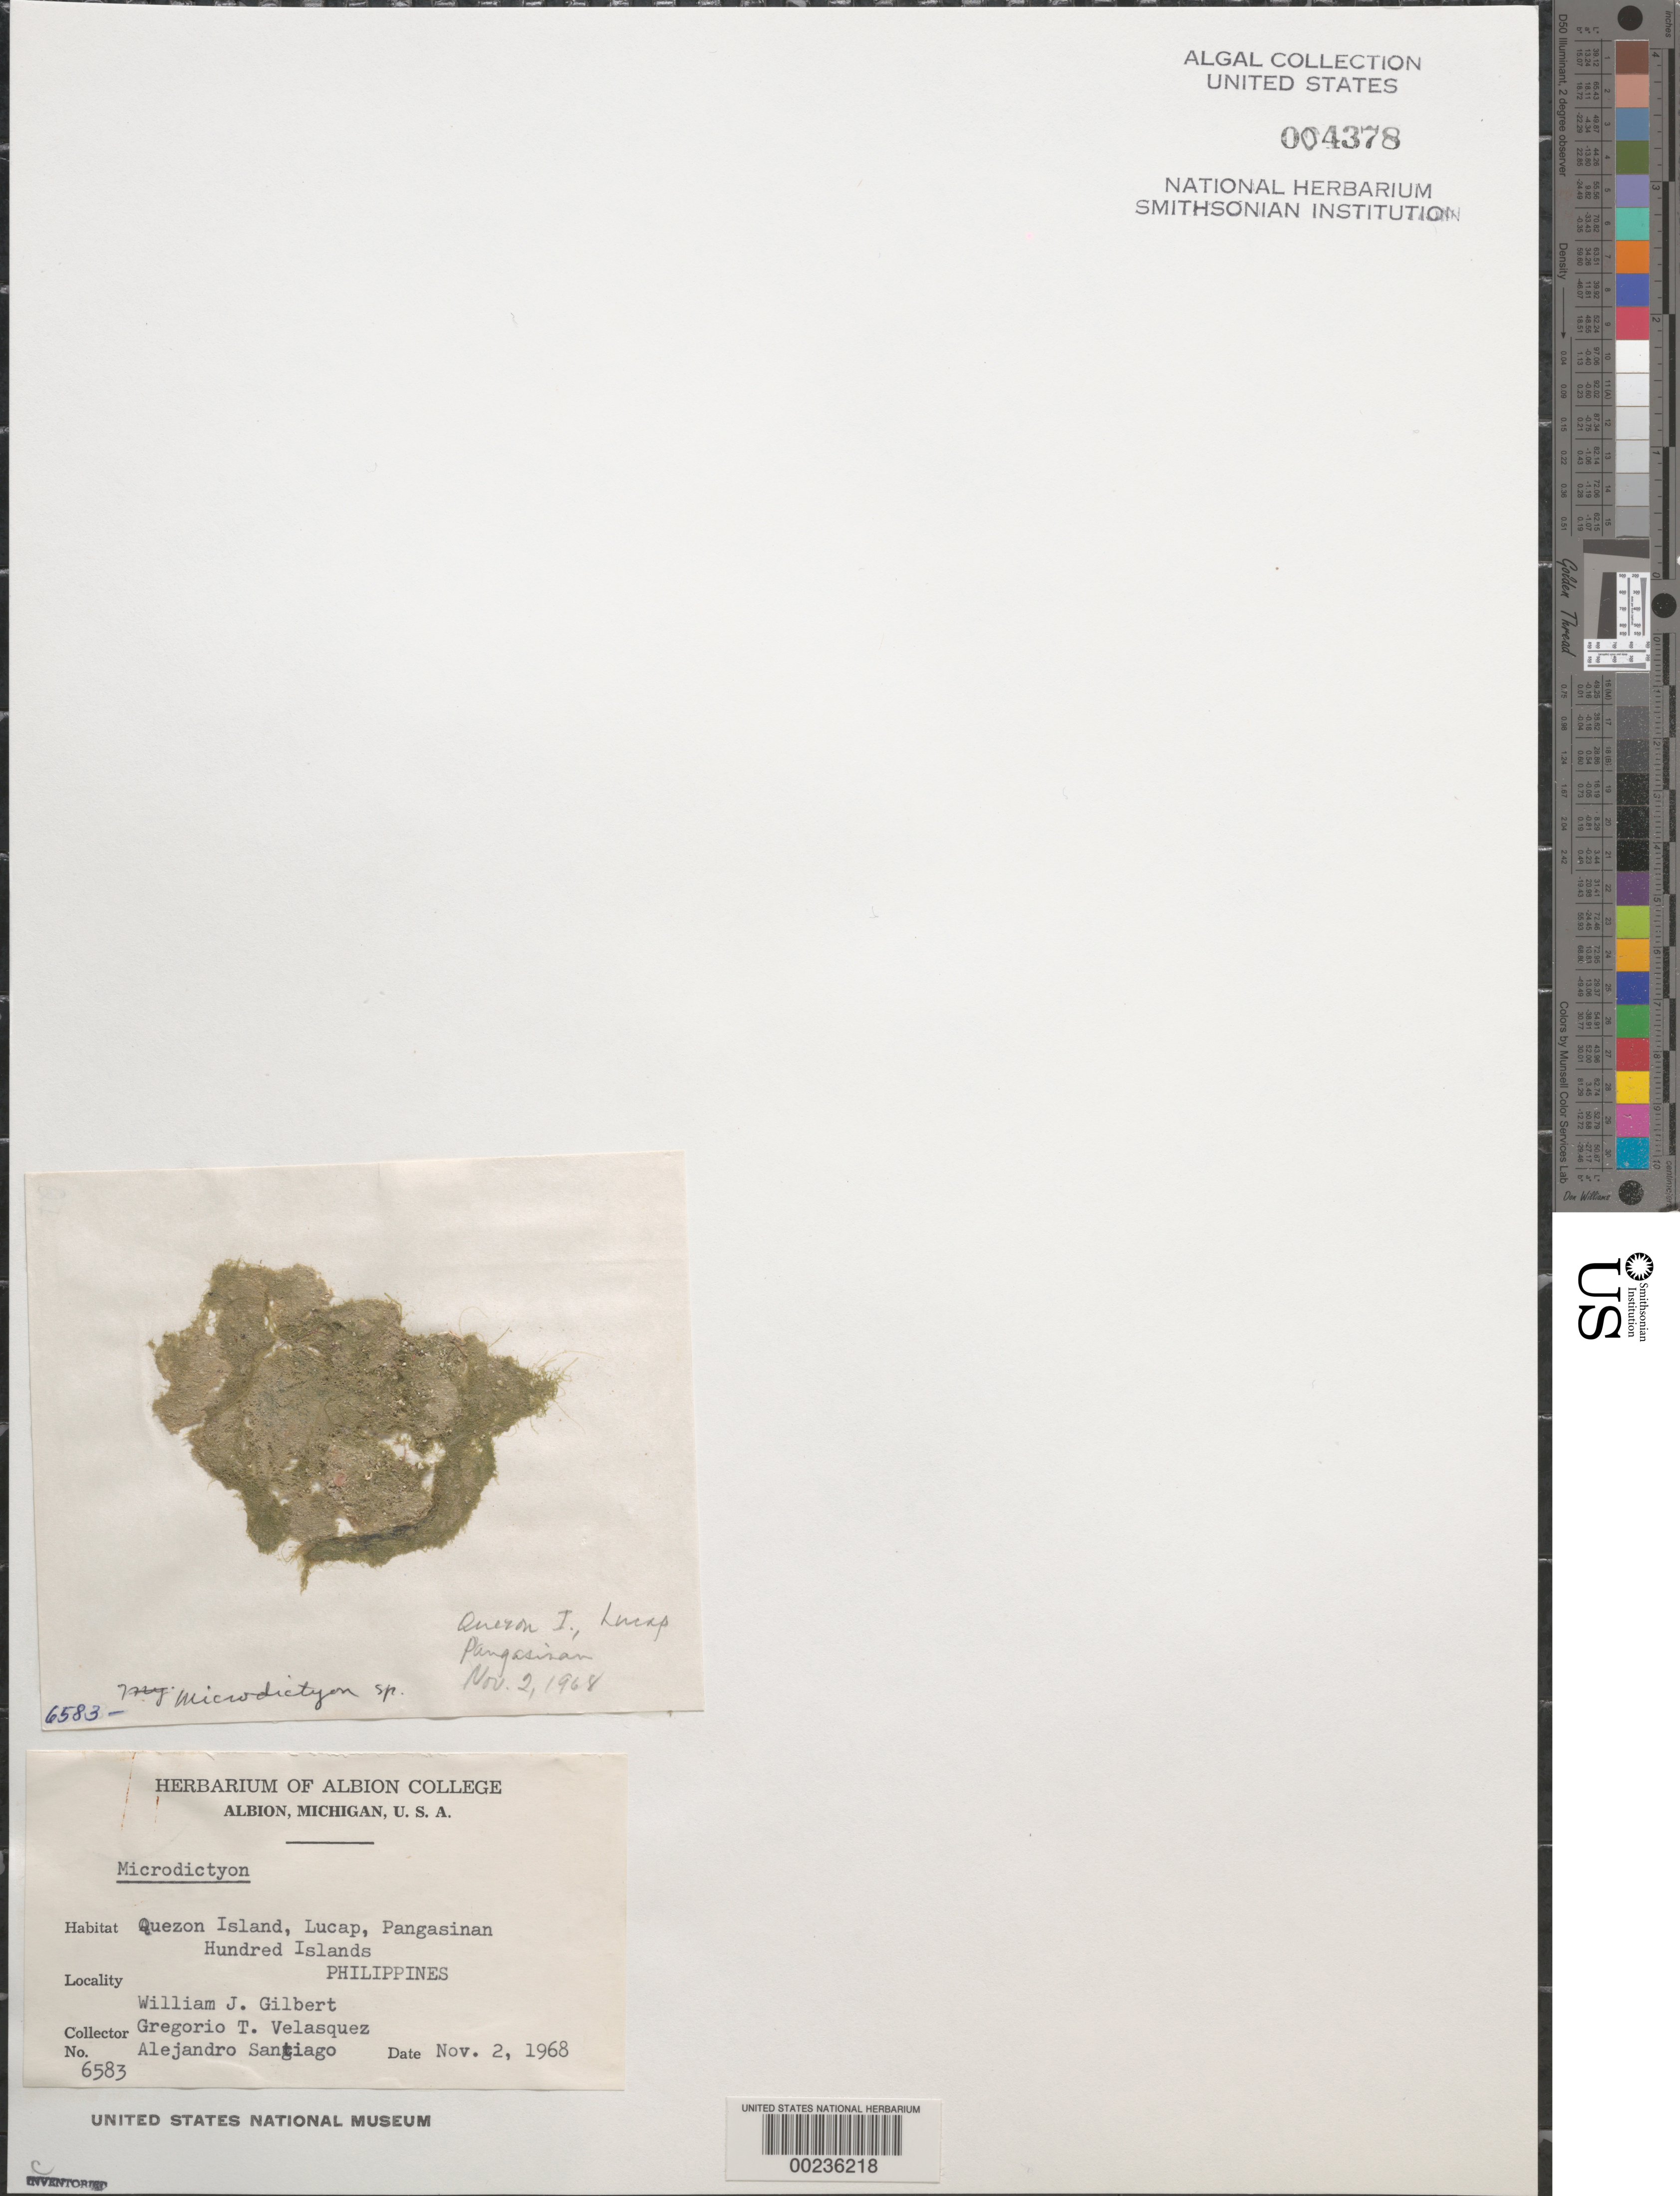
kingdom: Plantae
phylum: Chlorophyta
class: Ulvophyceae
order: Cladophorales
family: Anadyomenaceae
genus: Microdictyon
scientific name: Microdictyon sp.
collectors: W. J. Gilbert, G. Velasquez & A. Santiago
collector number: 6583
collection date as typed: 02 Nov 1968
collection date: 1968-11-02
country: Philippines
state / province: Ilocos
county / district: Pangasinan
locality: Quezon island, lucap, pangasinan, hundred islands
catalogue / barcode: US 4378